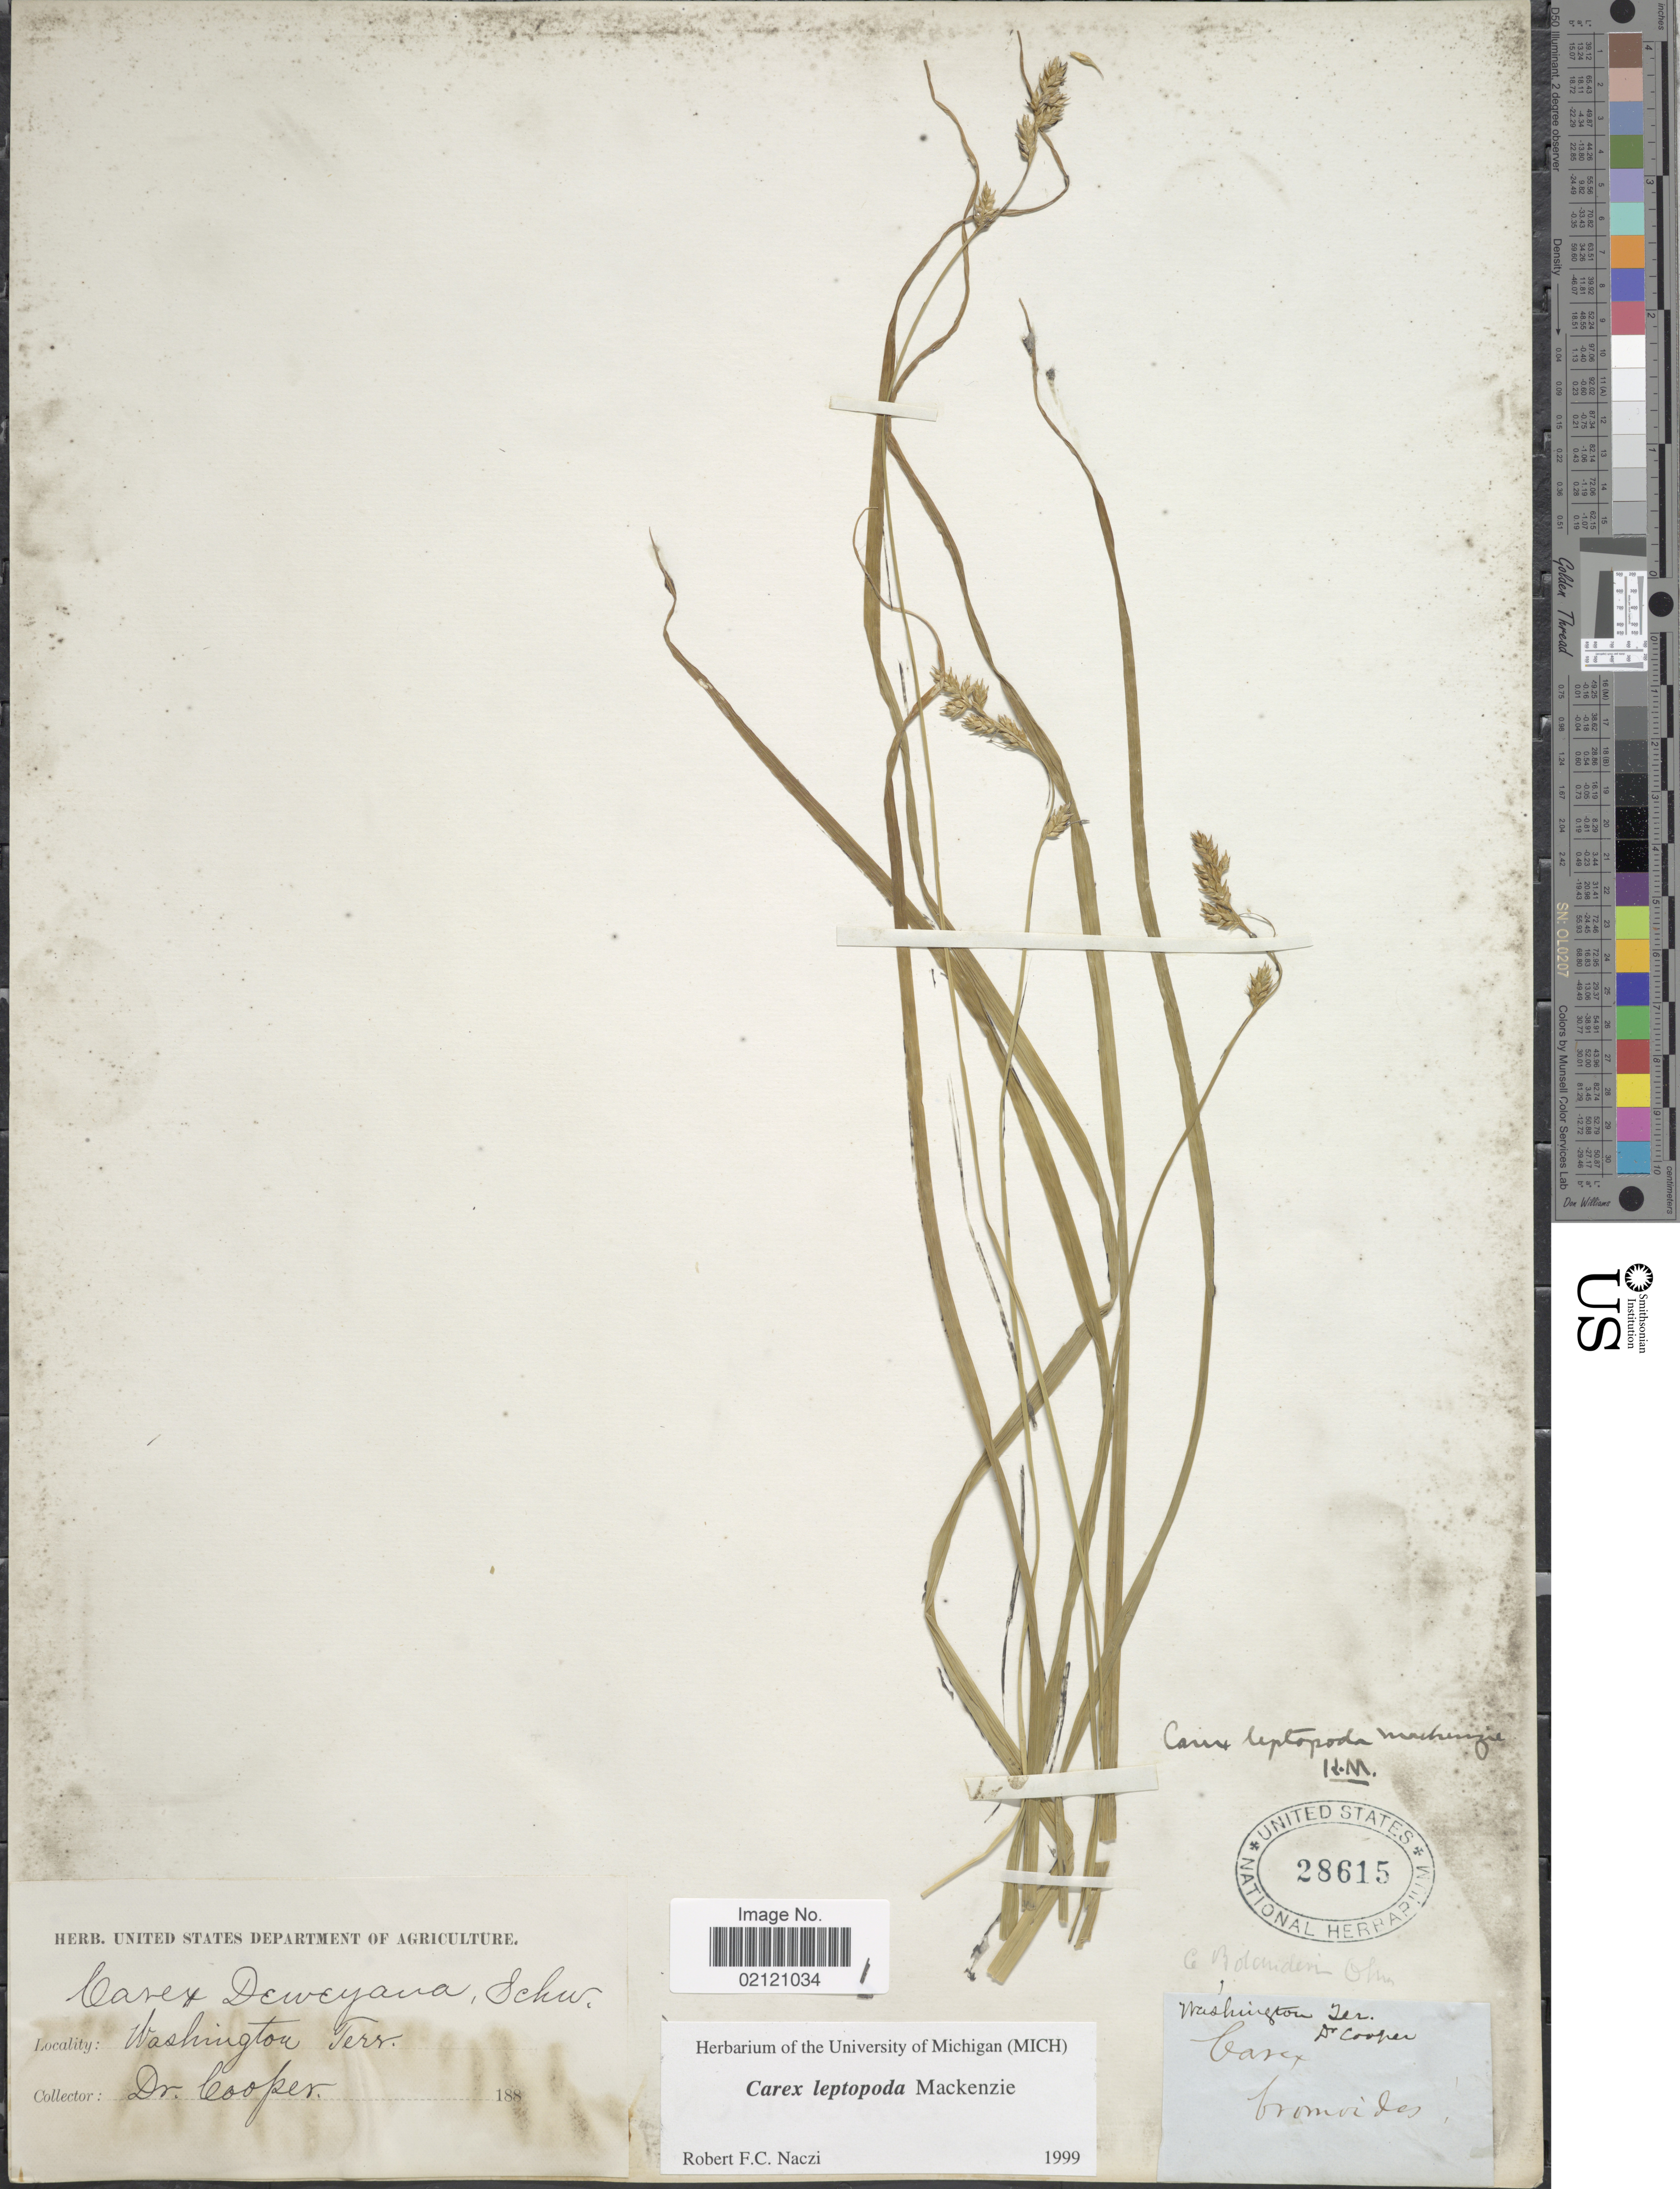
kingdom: Plantae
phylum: Tracheophyta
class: Liliopsida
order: Poales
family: Cyperaceae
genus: Carex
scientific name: Carex leptopoda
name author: Mack.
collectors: Dr. Cooper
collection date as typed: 188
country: United States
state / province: Washington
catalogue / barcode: US 28615